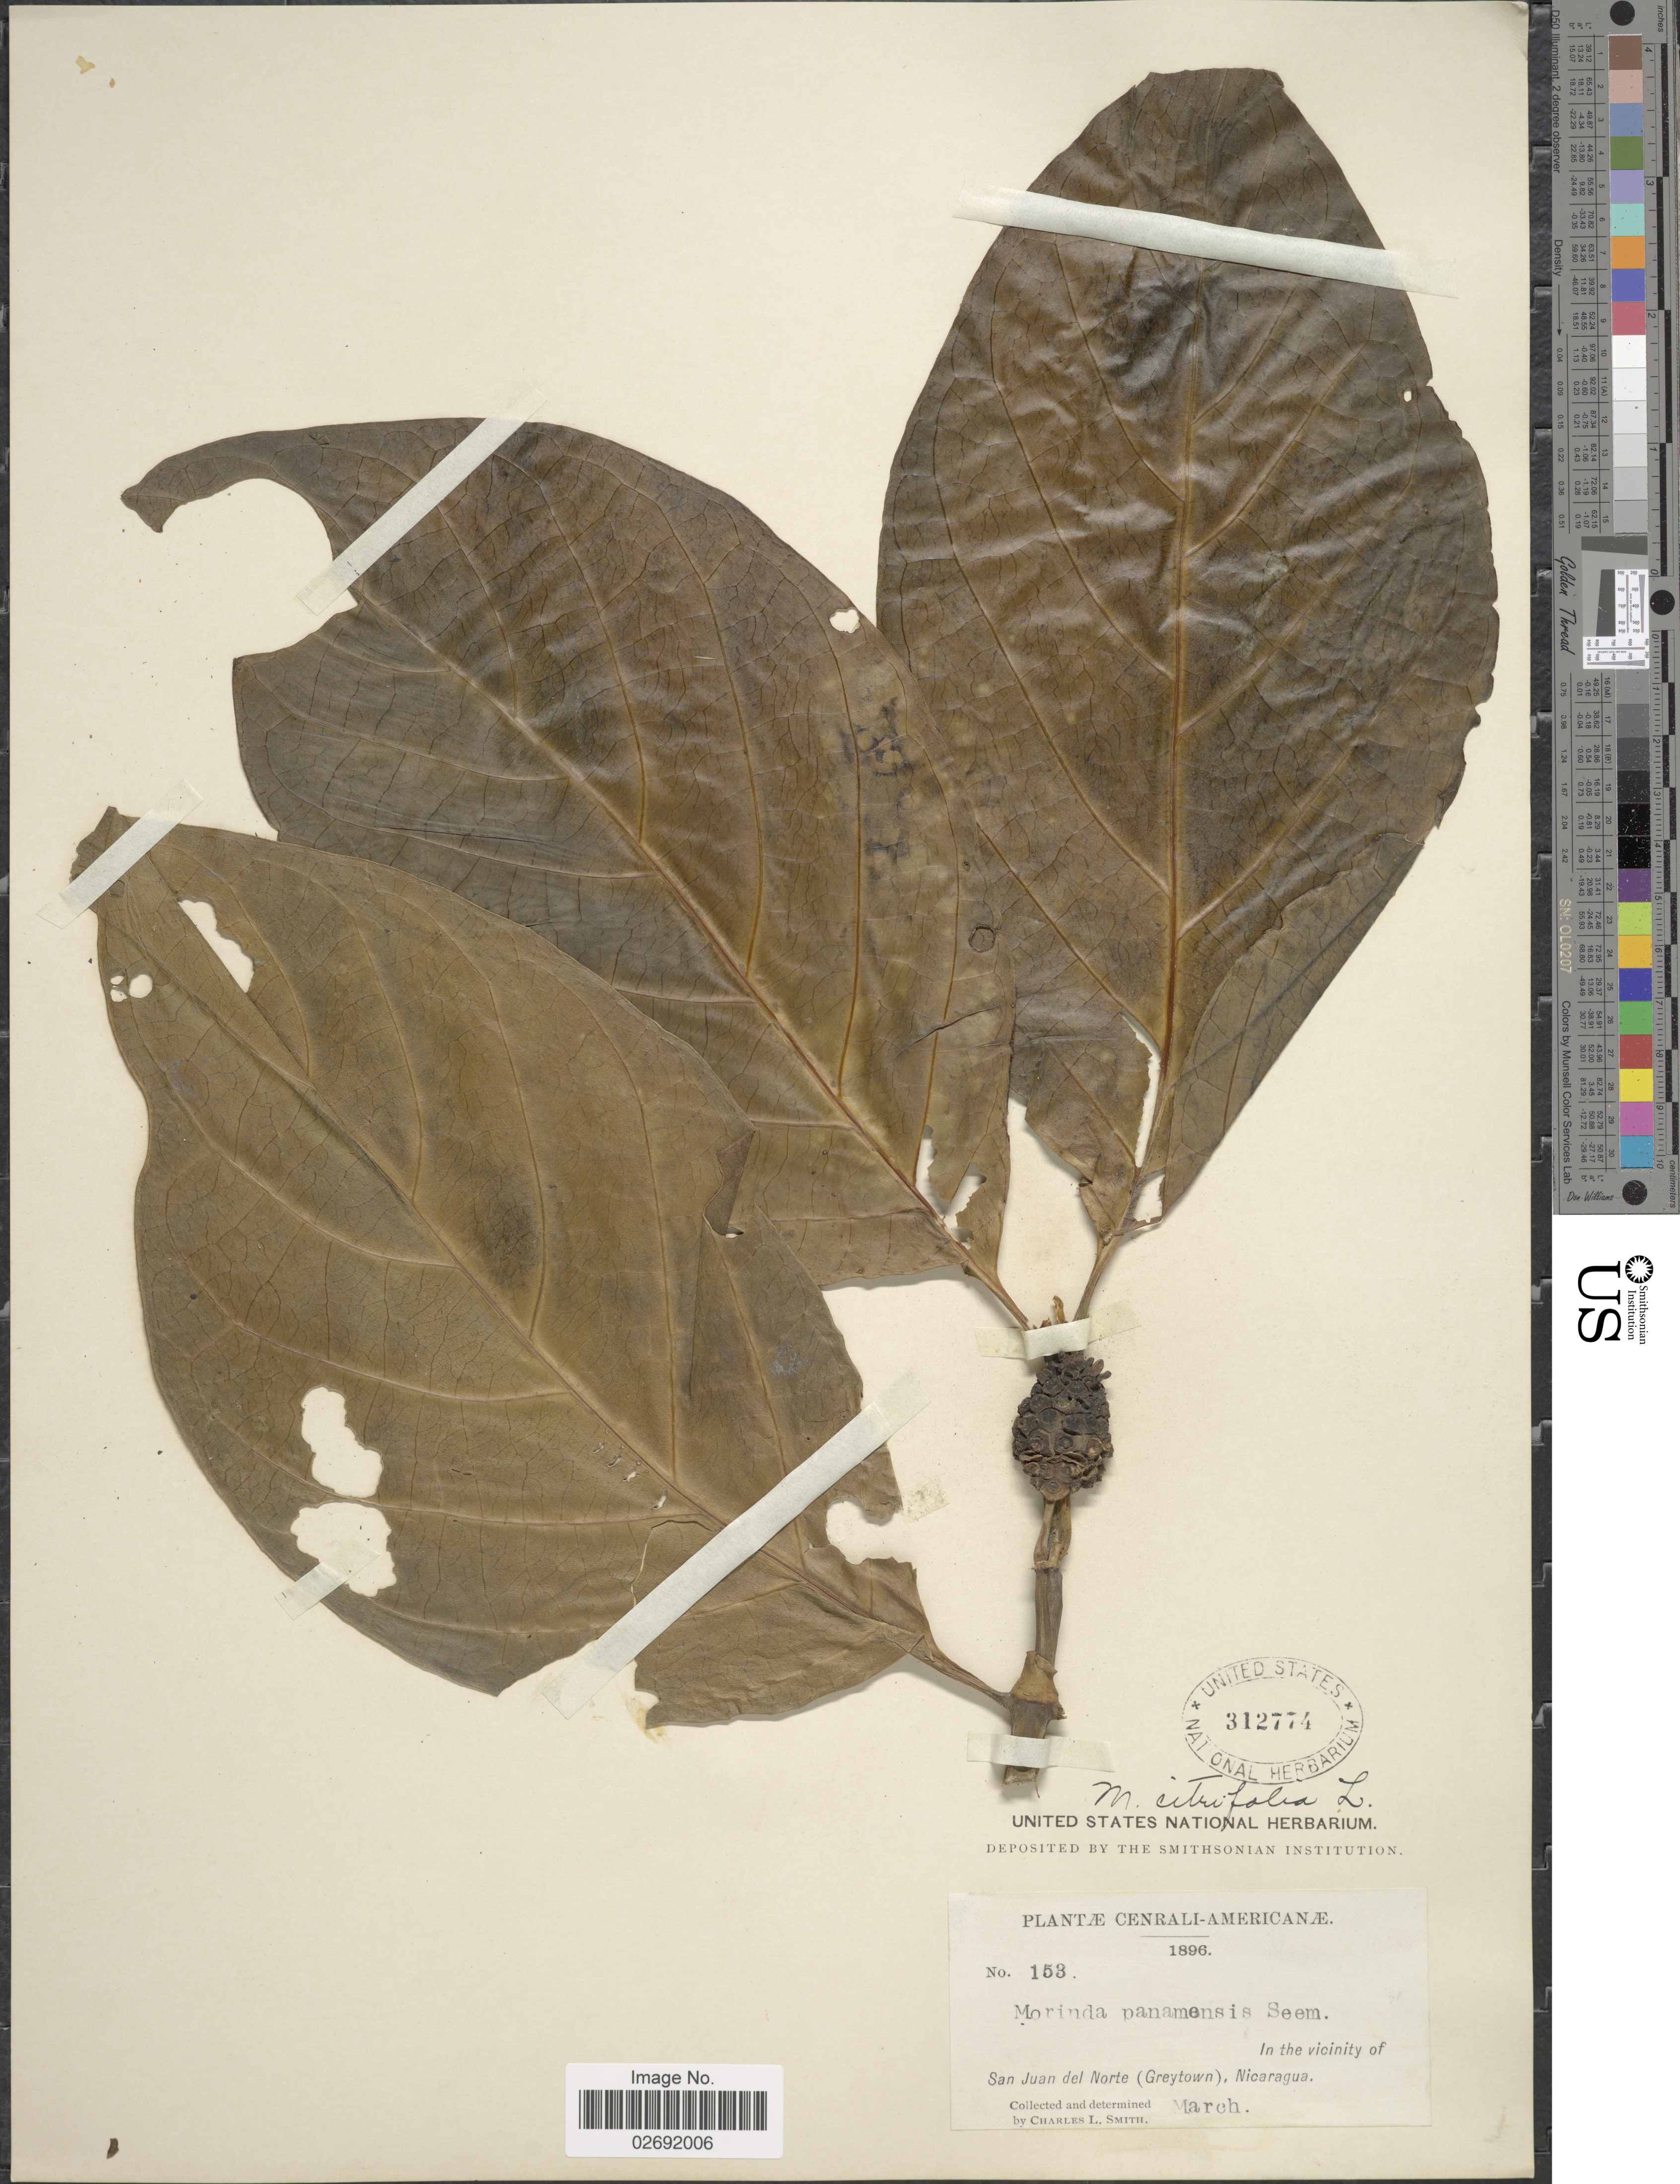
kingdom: Plantae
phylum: Tracheophyta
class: Magnoliopsida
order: Gentianales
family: Rubiaceae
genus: Morinda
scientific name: Morinda citrifolia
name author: L.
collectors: C. L. Smith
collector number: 153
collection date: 1896-03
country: Nicaragua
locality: In the vicinity of San Juan del Norte (Greytown)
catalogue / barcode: US 312774